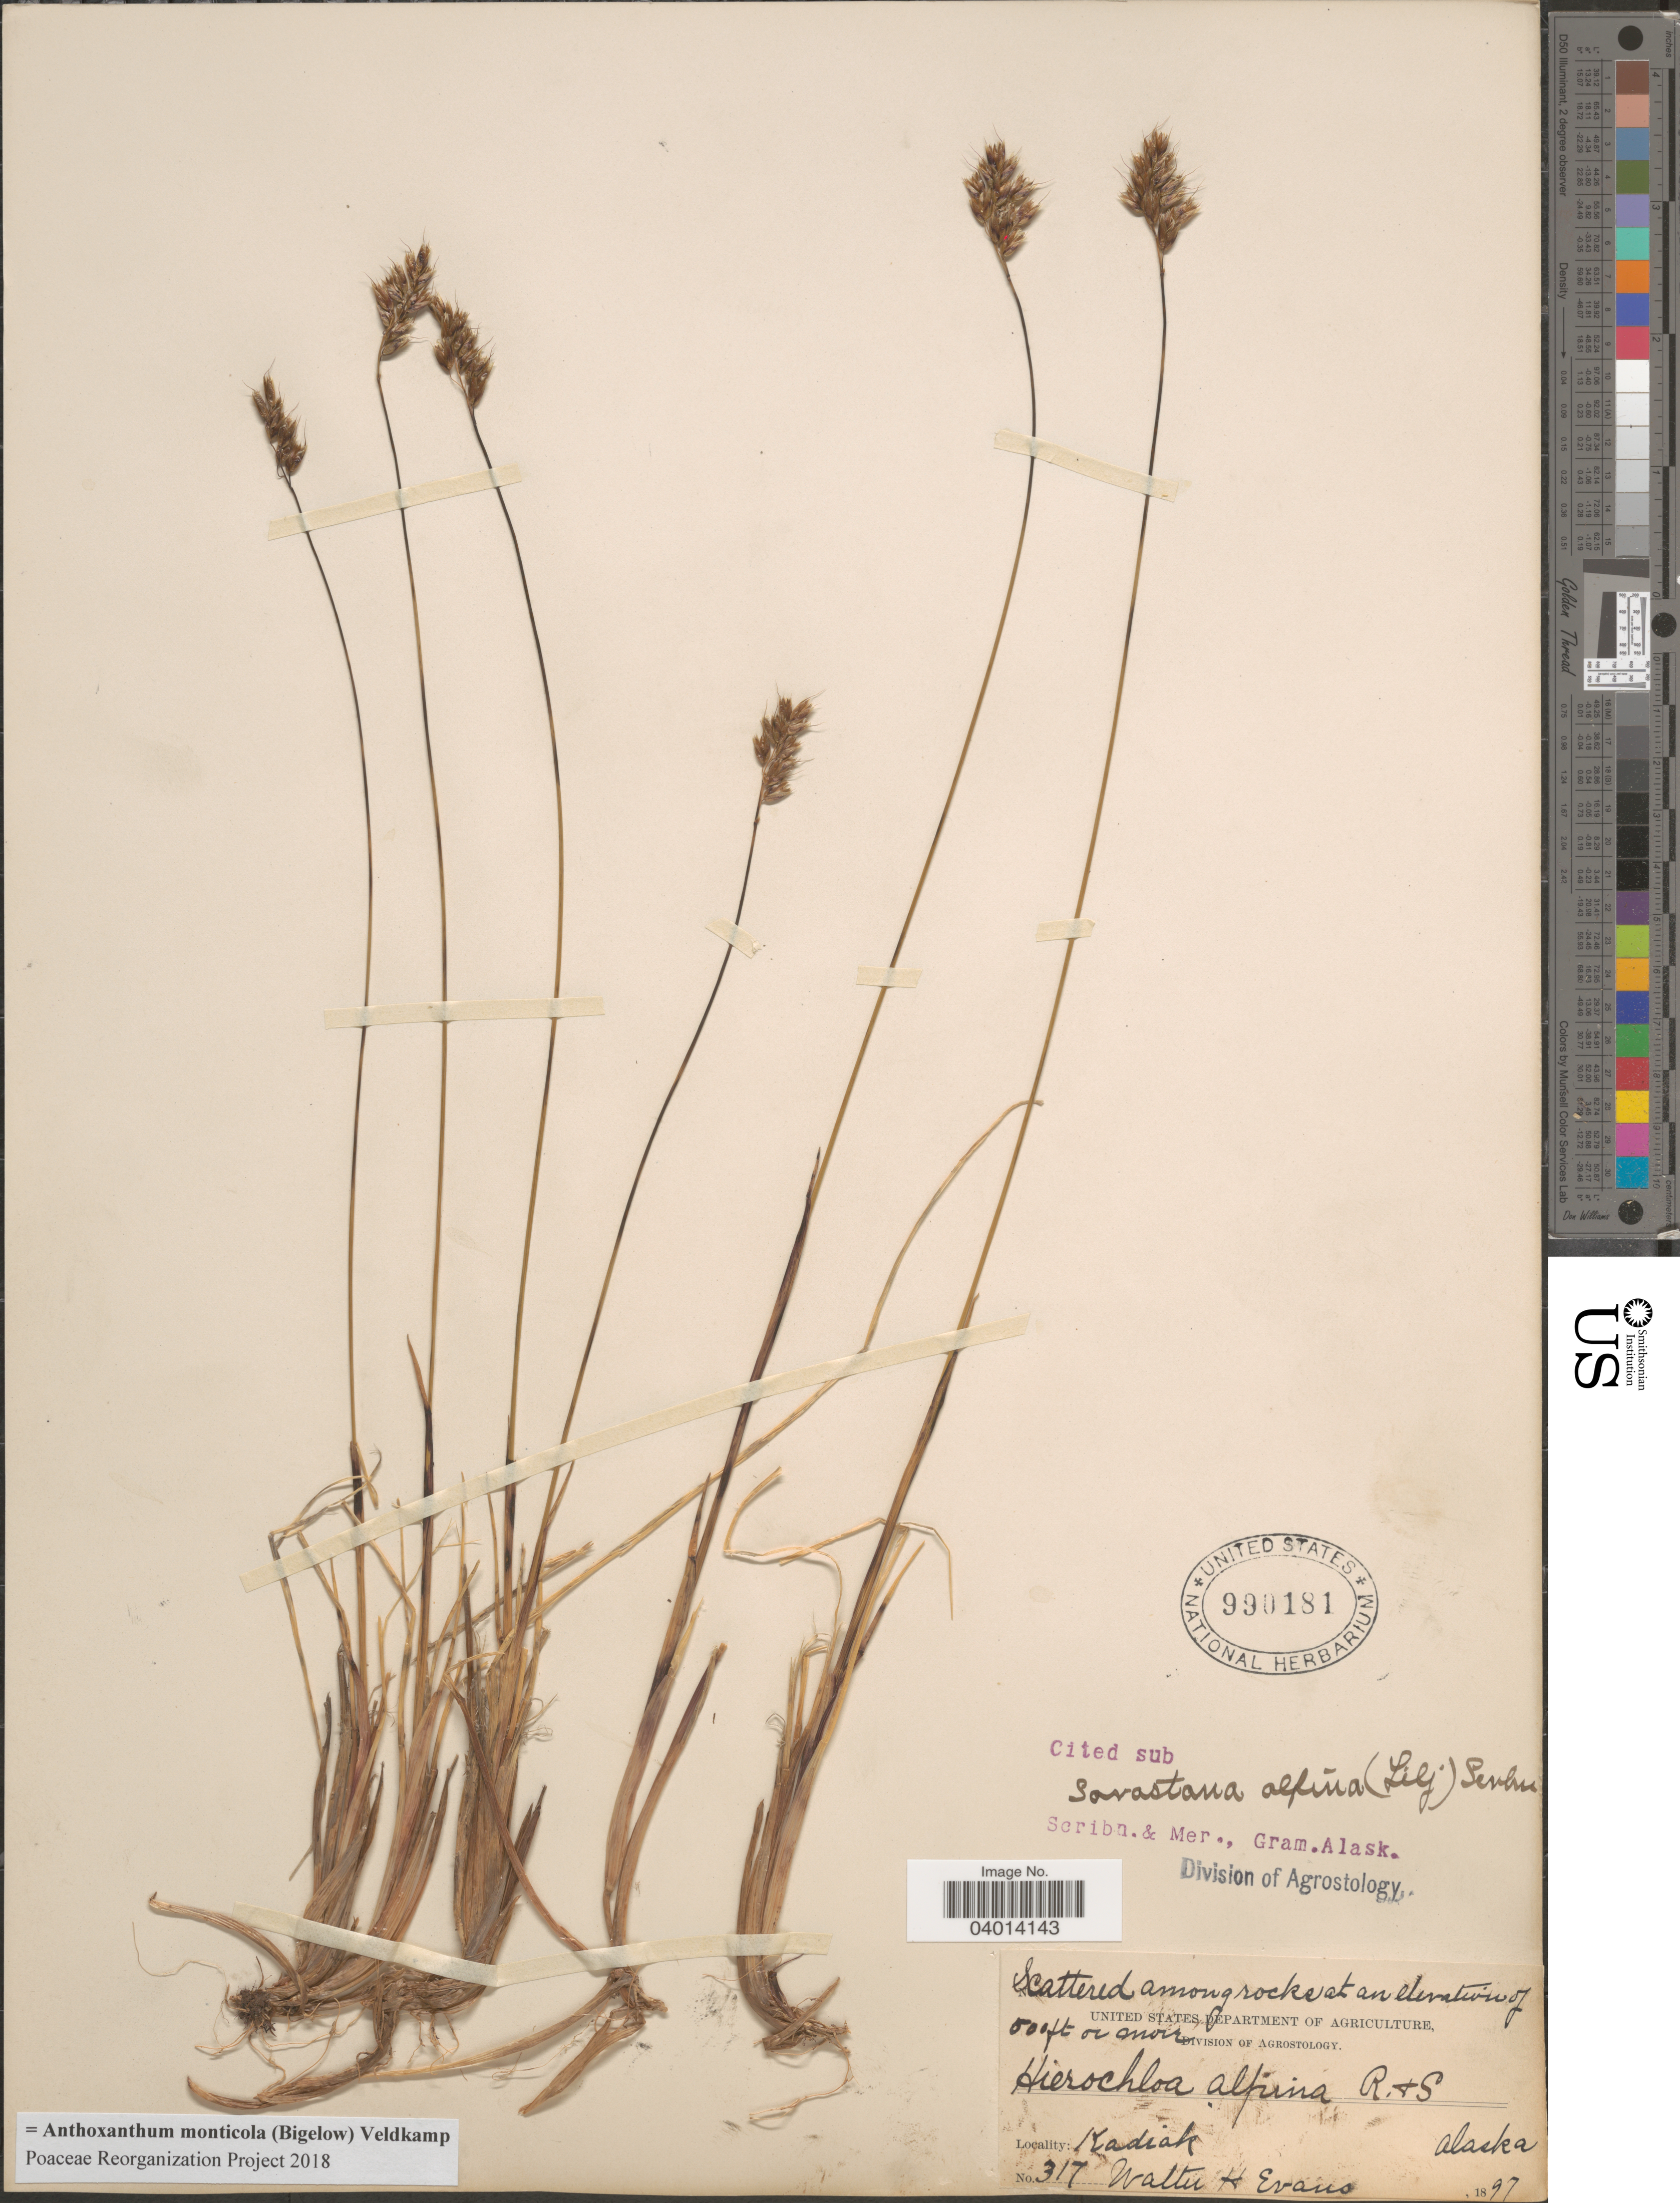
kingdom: Plantae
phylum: Tracheophyta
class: Liliopsida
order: Poales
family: Poaceae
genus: Anthoxanthum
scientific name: Anthoxanthum monticola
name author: (Bigelow) Veldkamp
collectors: W. H. Evans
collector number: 317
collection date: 1897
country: United States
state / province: Alaska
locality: Kodiak.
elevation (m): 152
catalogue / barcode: US 990181